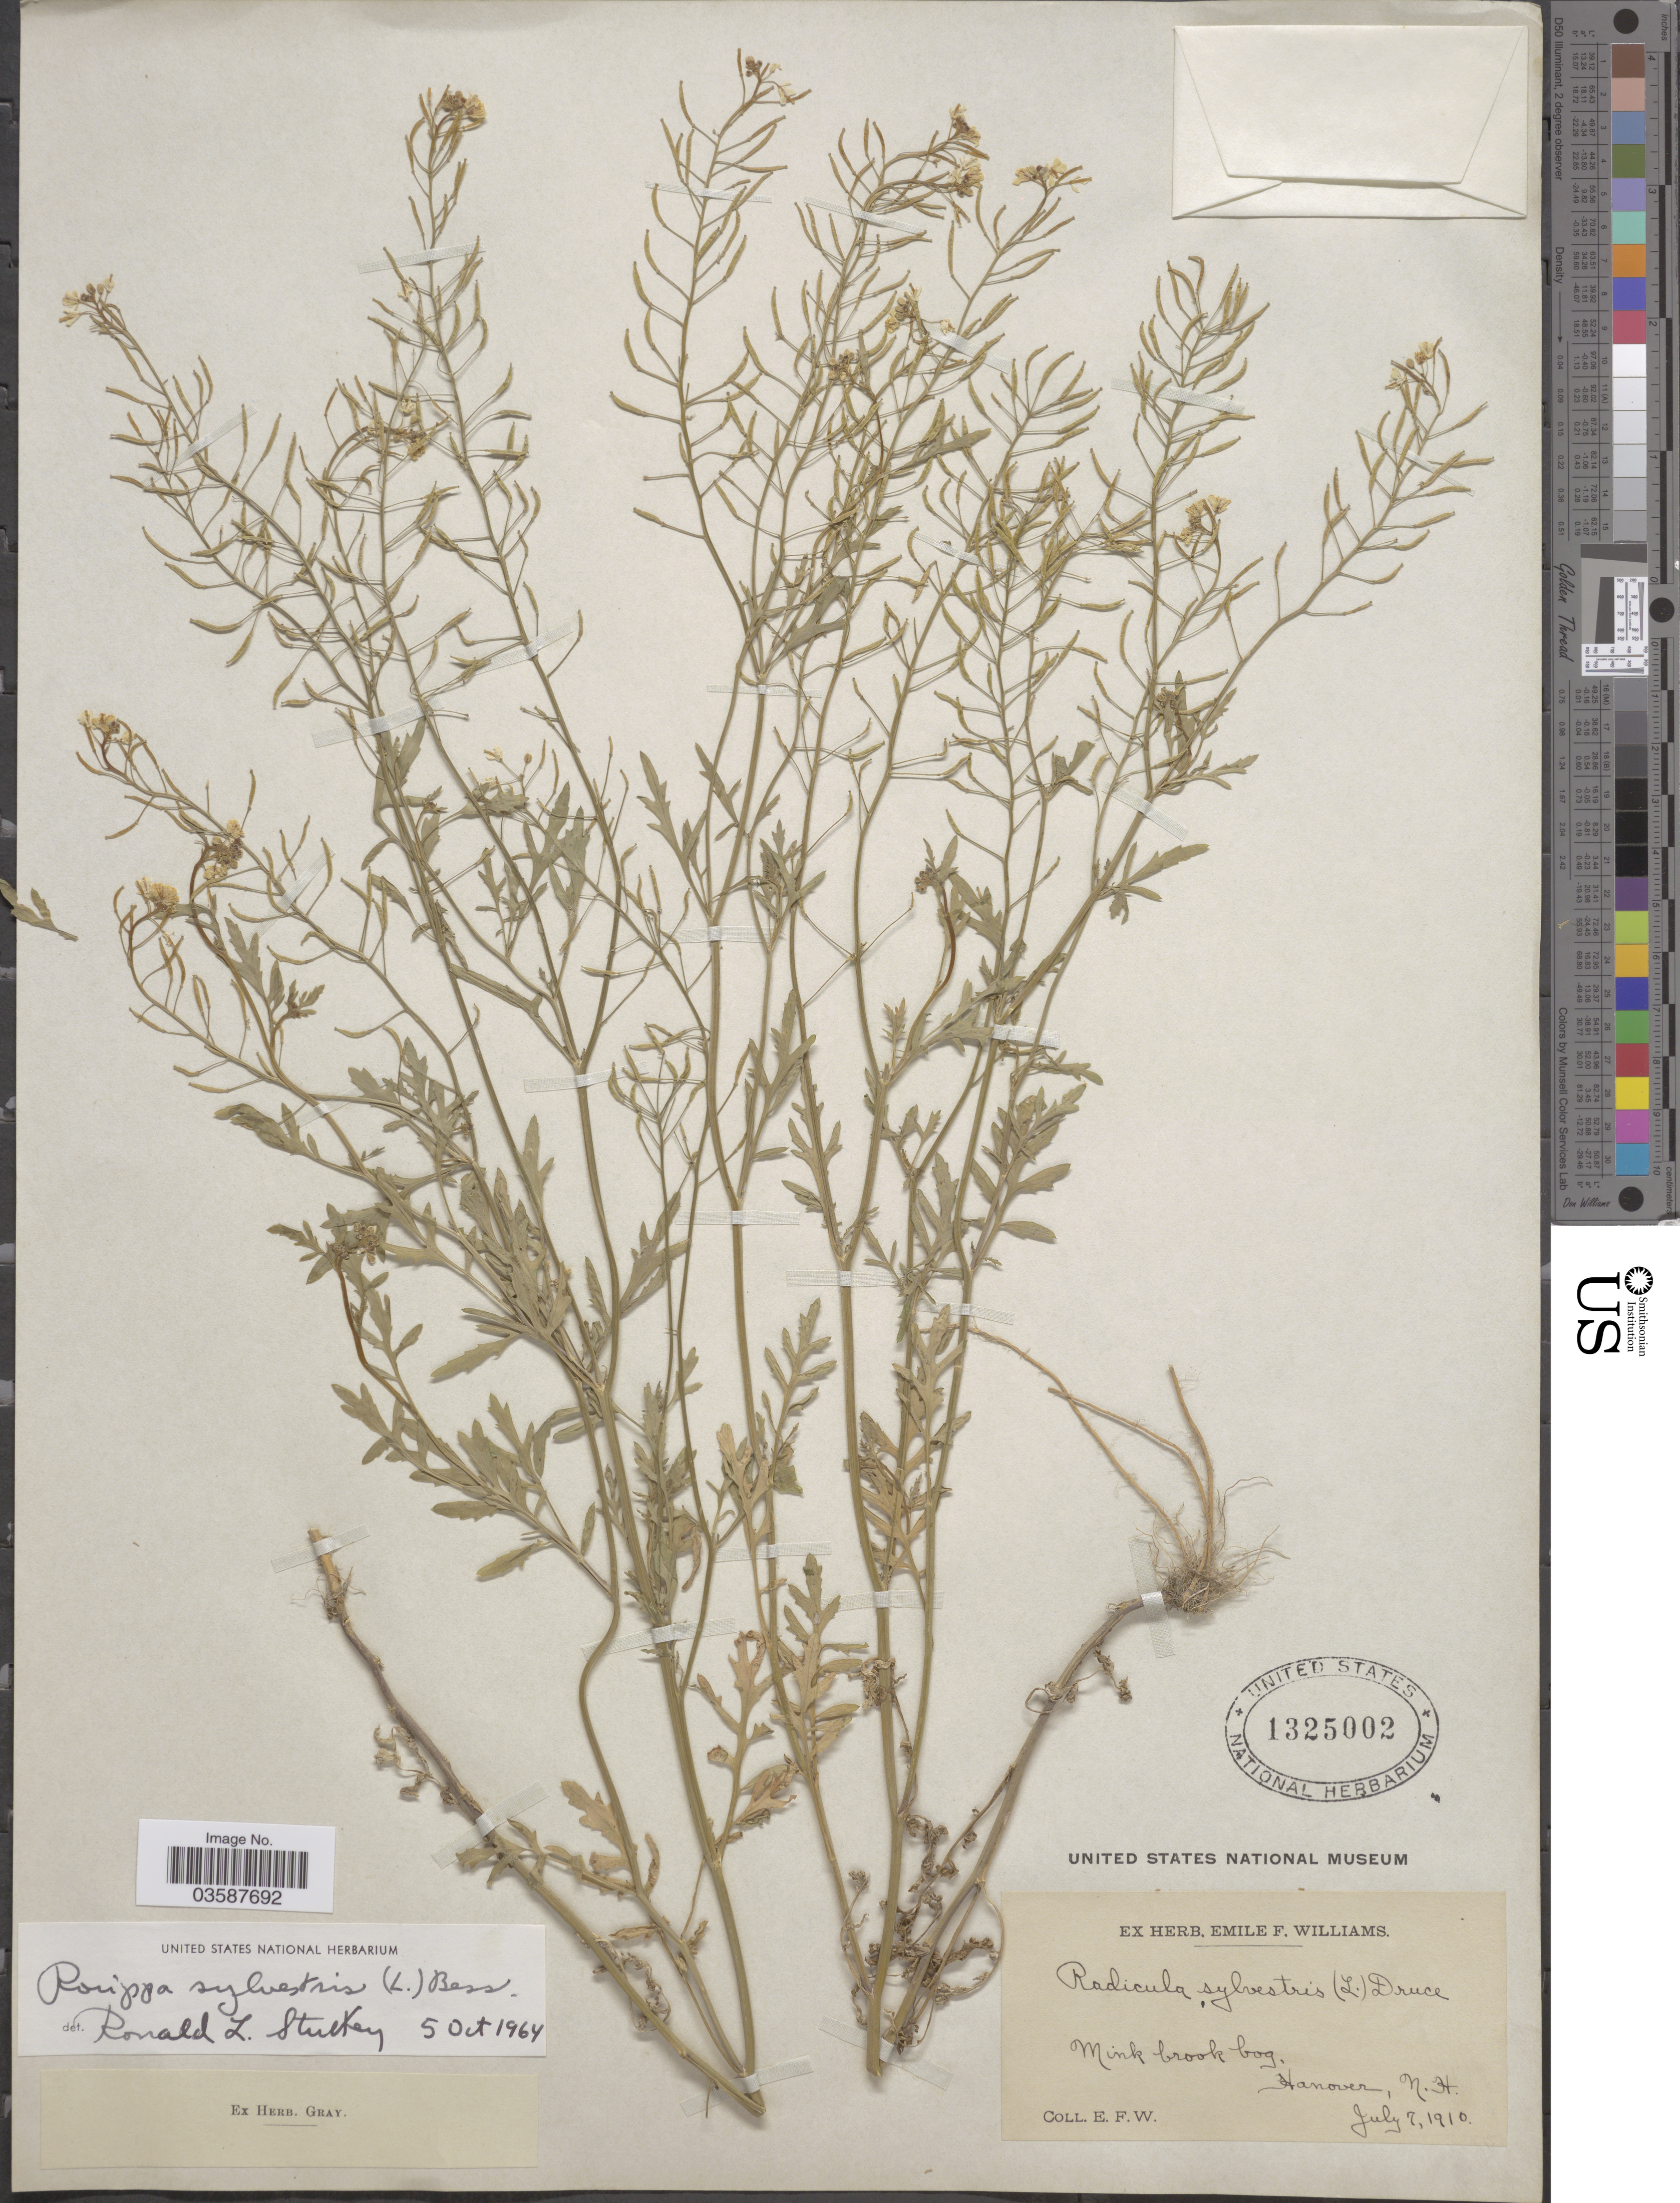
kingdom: Plantae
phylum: Tracheophyta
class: Magnoliopsida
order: Brassicales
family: Brassicaceae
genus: Rorippa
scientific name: Rorippa sylvestris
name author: (L.) Besser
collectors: E. F. Williams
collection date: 1910-07-07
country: United States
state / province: New Hampshire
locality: Mink brook bog, Hanover.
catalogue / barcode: US 1325002